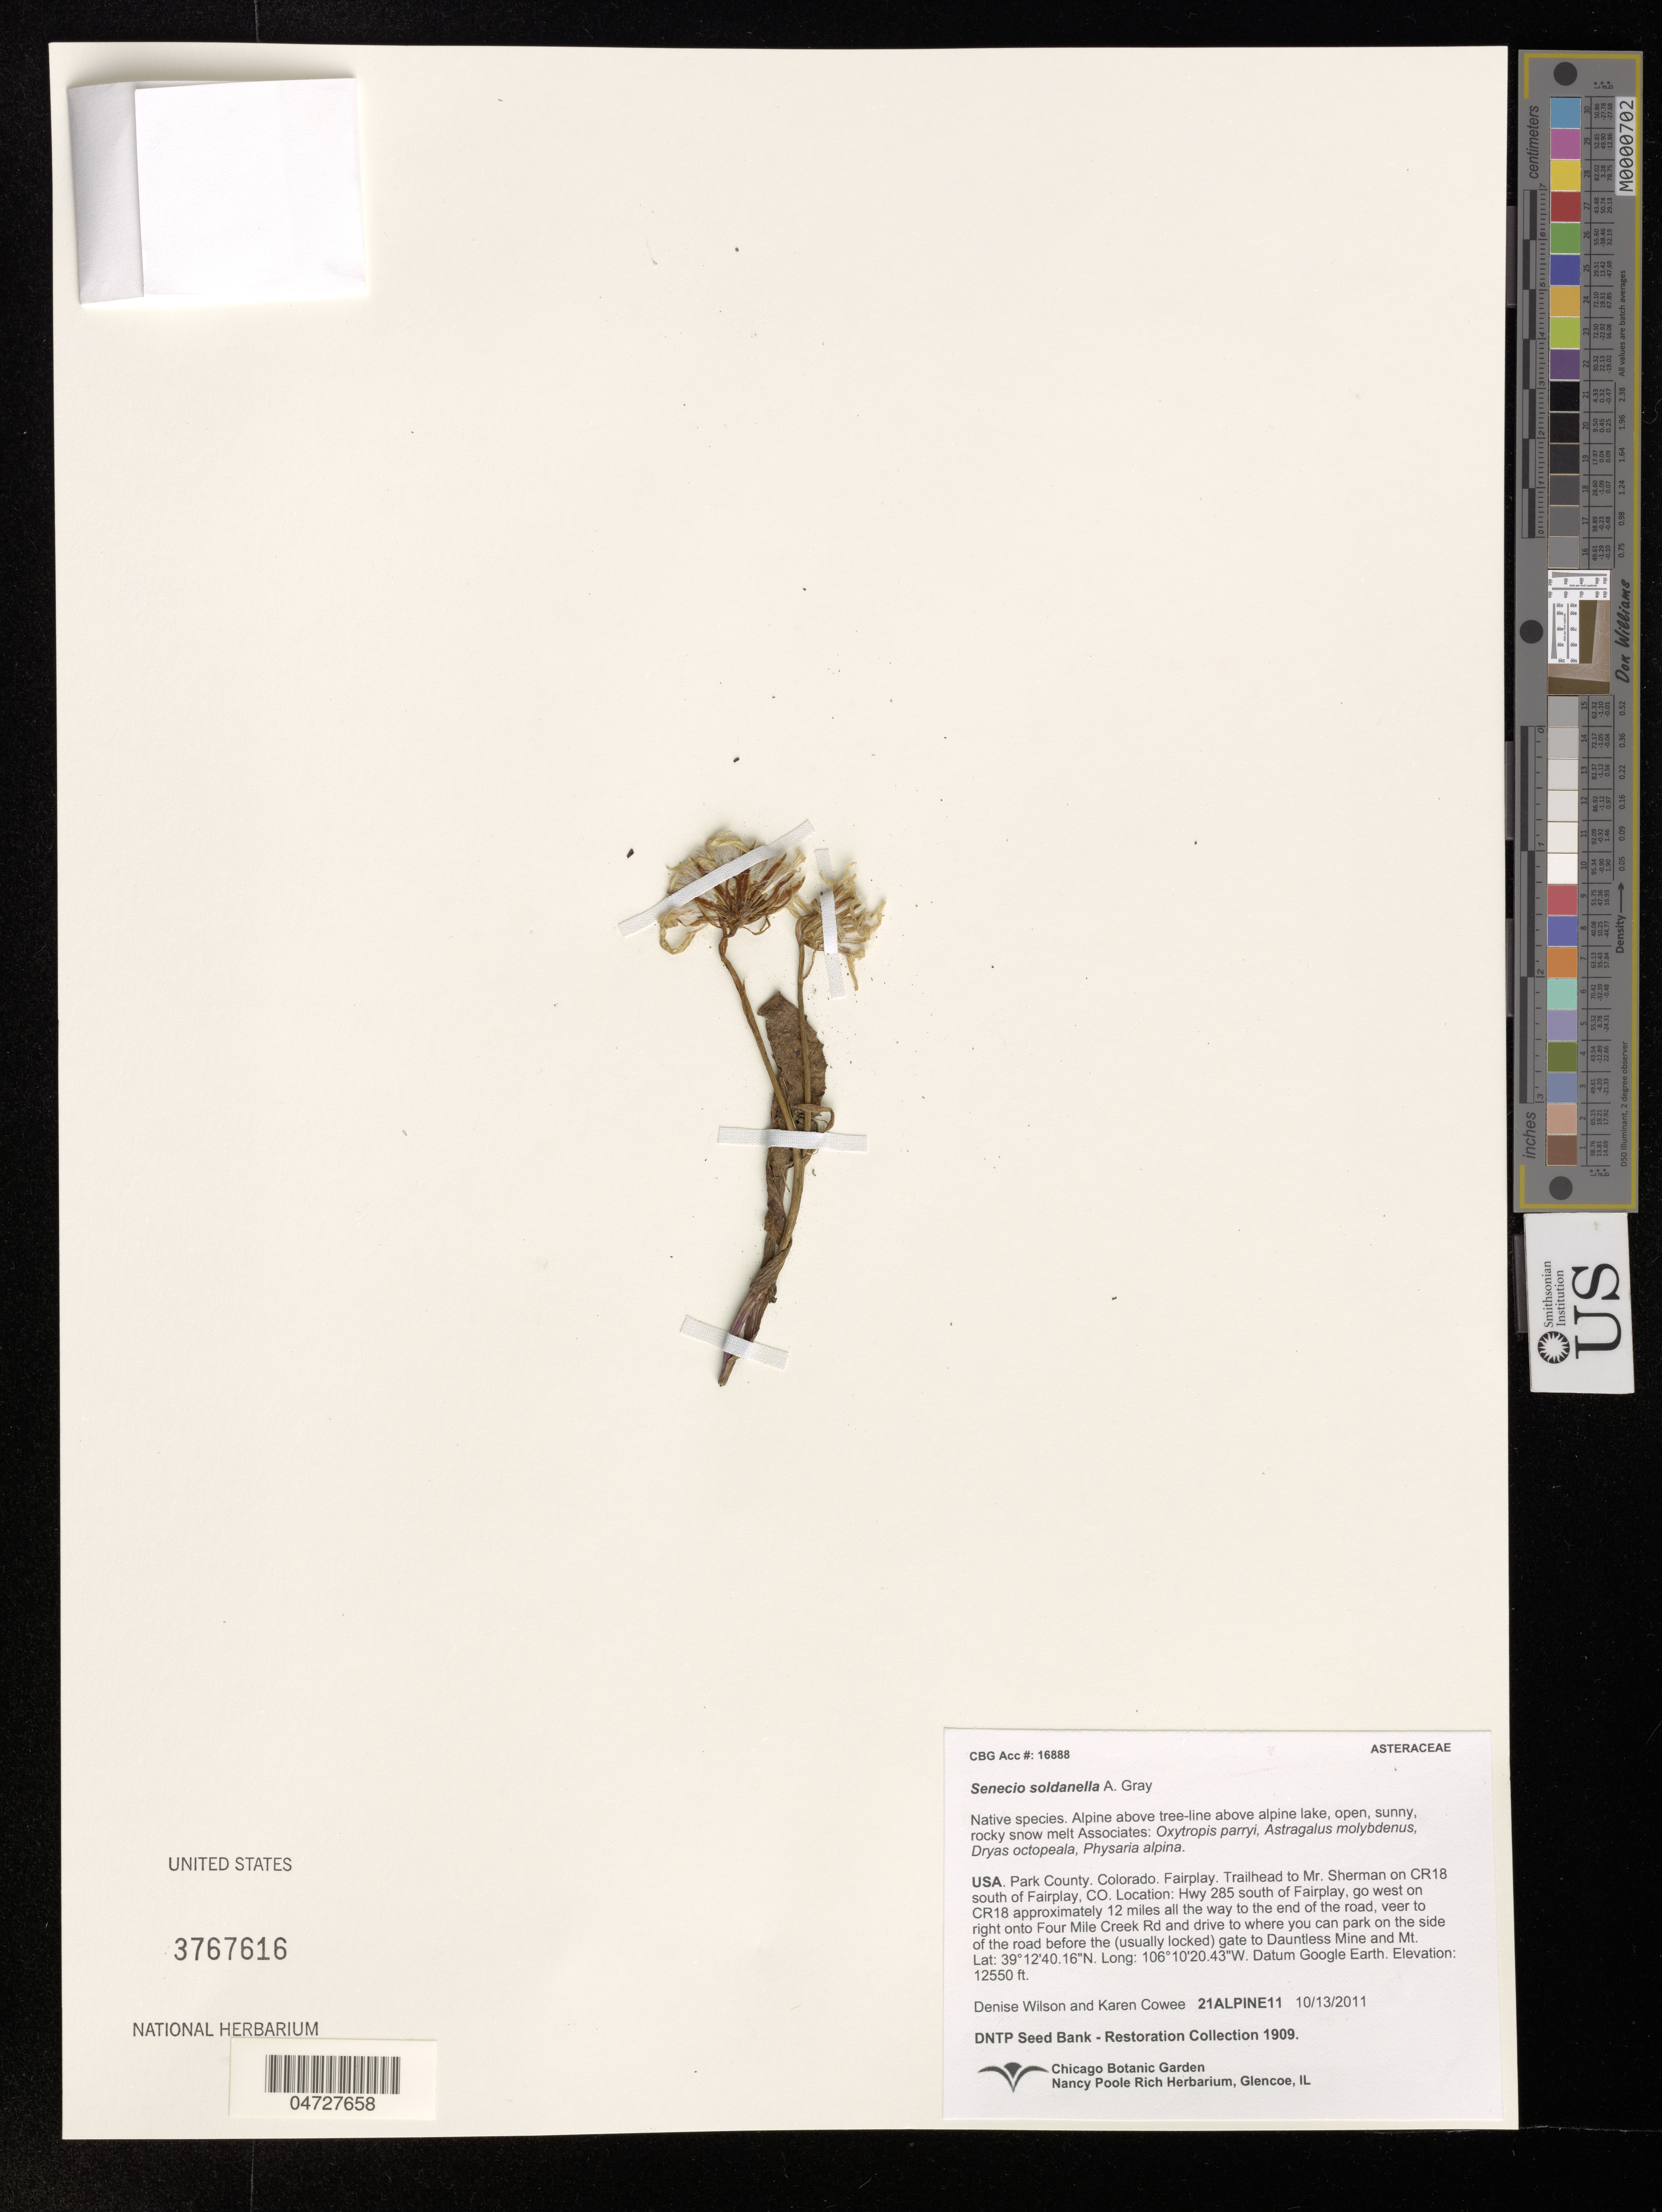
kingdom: Plantae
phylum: Tracheophyta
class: Magnoliopsida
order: Asterales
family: Asteraceae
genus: Senecio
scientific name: Senecio soldanella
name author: A. Gray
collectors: D. Wilson & K. Cowee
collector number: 21ALPINE11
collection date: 2011-10-13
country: United States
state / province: Colorado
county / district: Park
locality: Park County. Fairplay. Trailhead to Mr. Sherman on CR18 south of Fairplay. Hwy 285 south of Fairplay, go west on CR18 approximately 12 miles all the way to the end of the road, veer to right onto Four Mile Creek Rd and drive to where you can park on the side of the road before the (usually locked) gate to Dauntless Mine and Mt.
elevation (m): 3825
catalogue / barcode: US 3767616